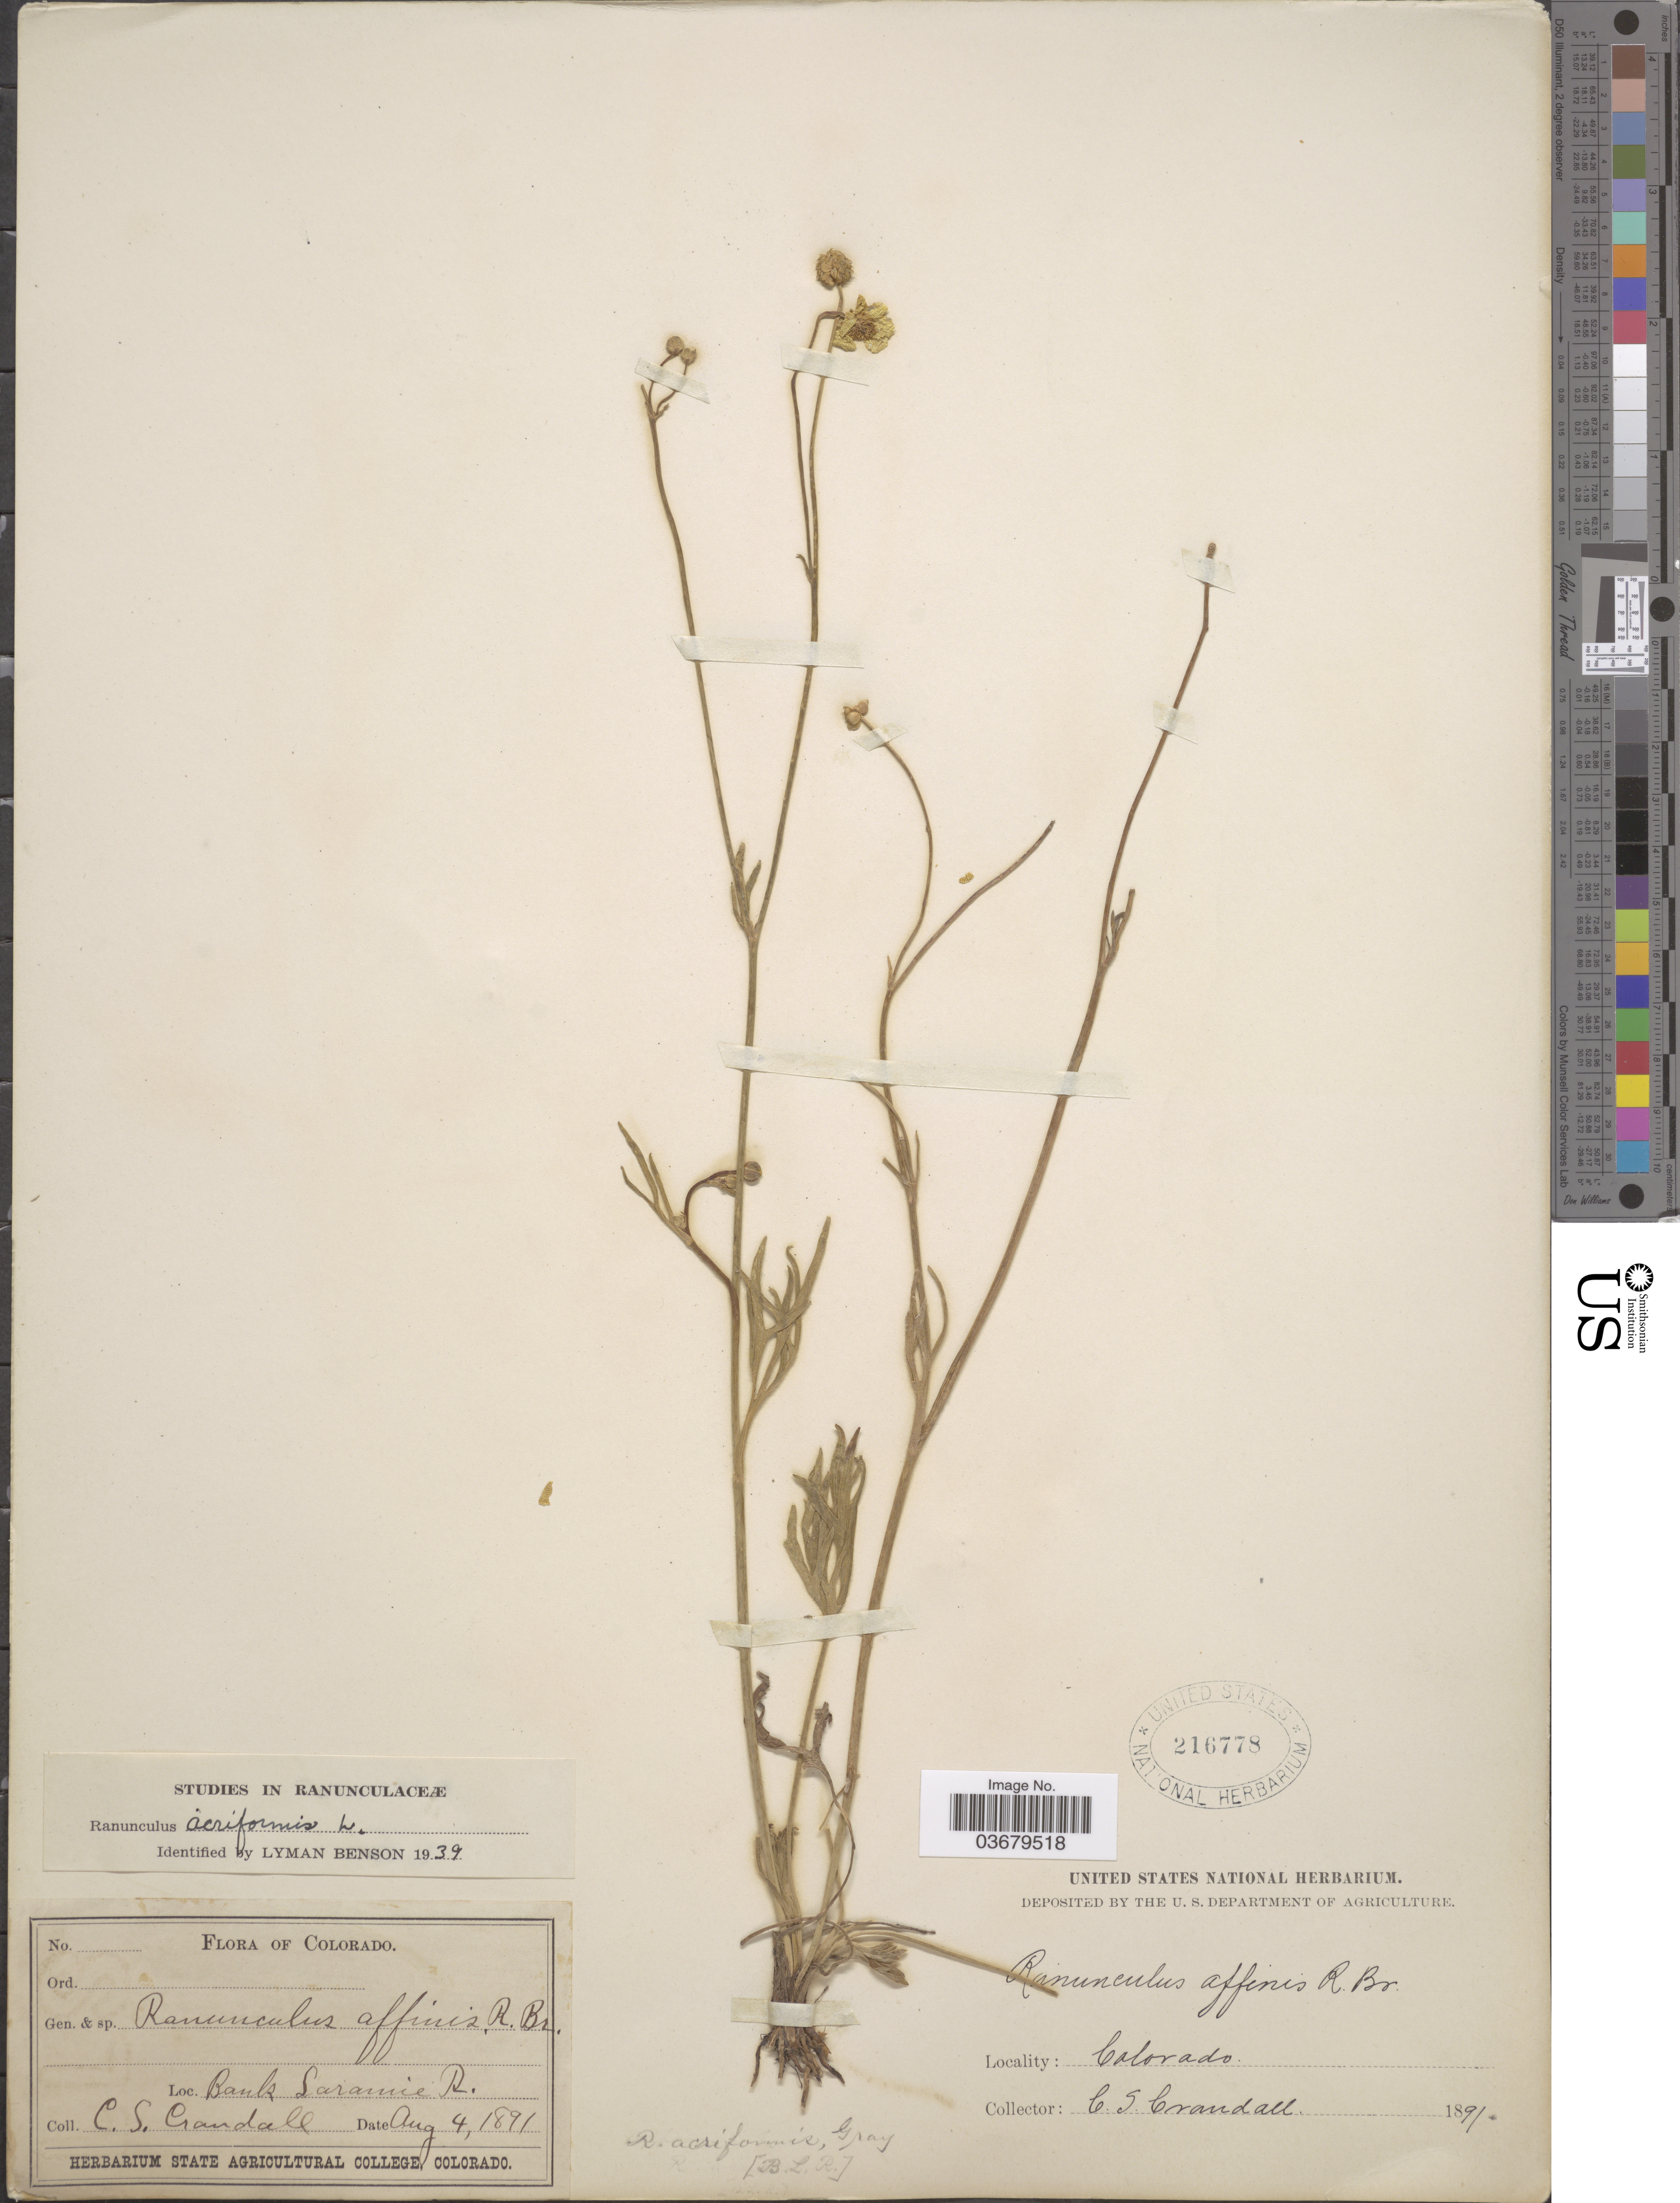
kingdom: Plantae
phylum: Tracheophyta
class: Magnoliopsida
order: Ranunculales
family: Ranunculaceae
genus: Ranunculus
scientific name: Ranunculus acriformis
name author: A. Gray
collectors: C. Crandall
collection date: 1891-08-04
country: United States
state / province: Colorado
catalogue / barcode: US 216778